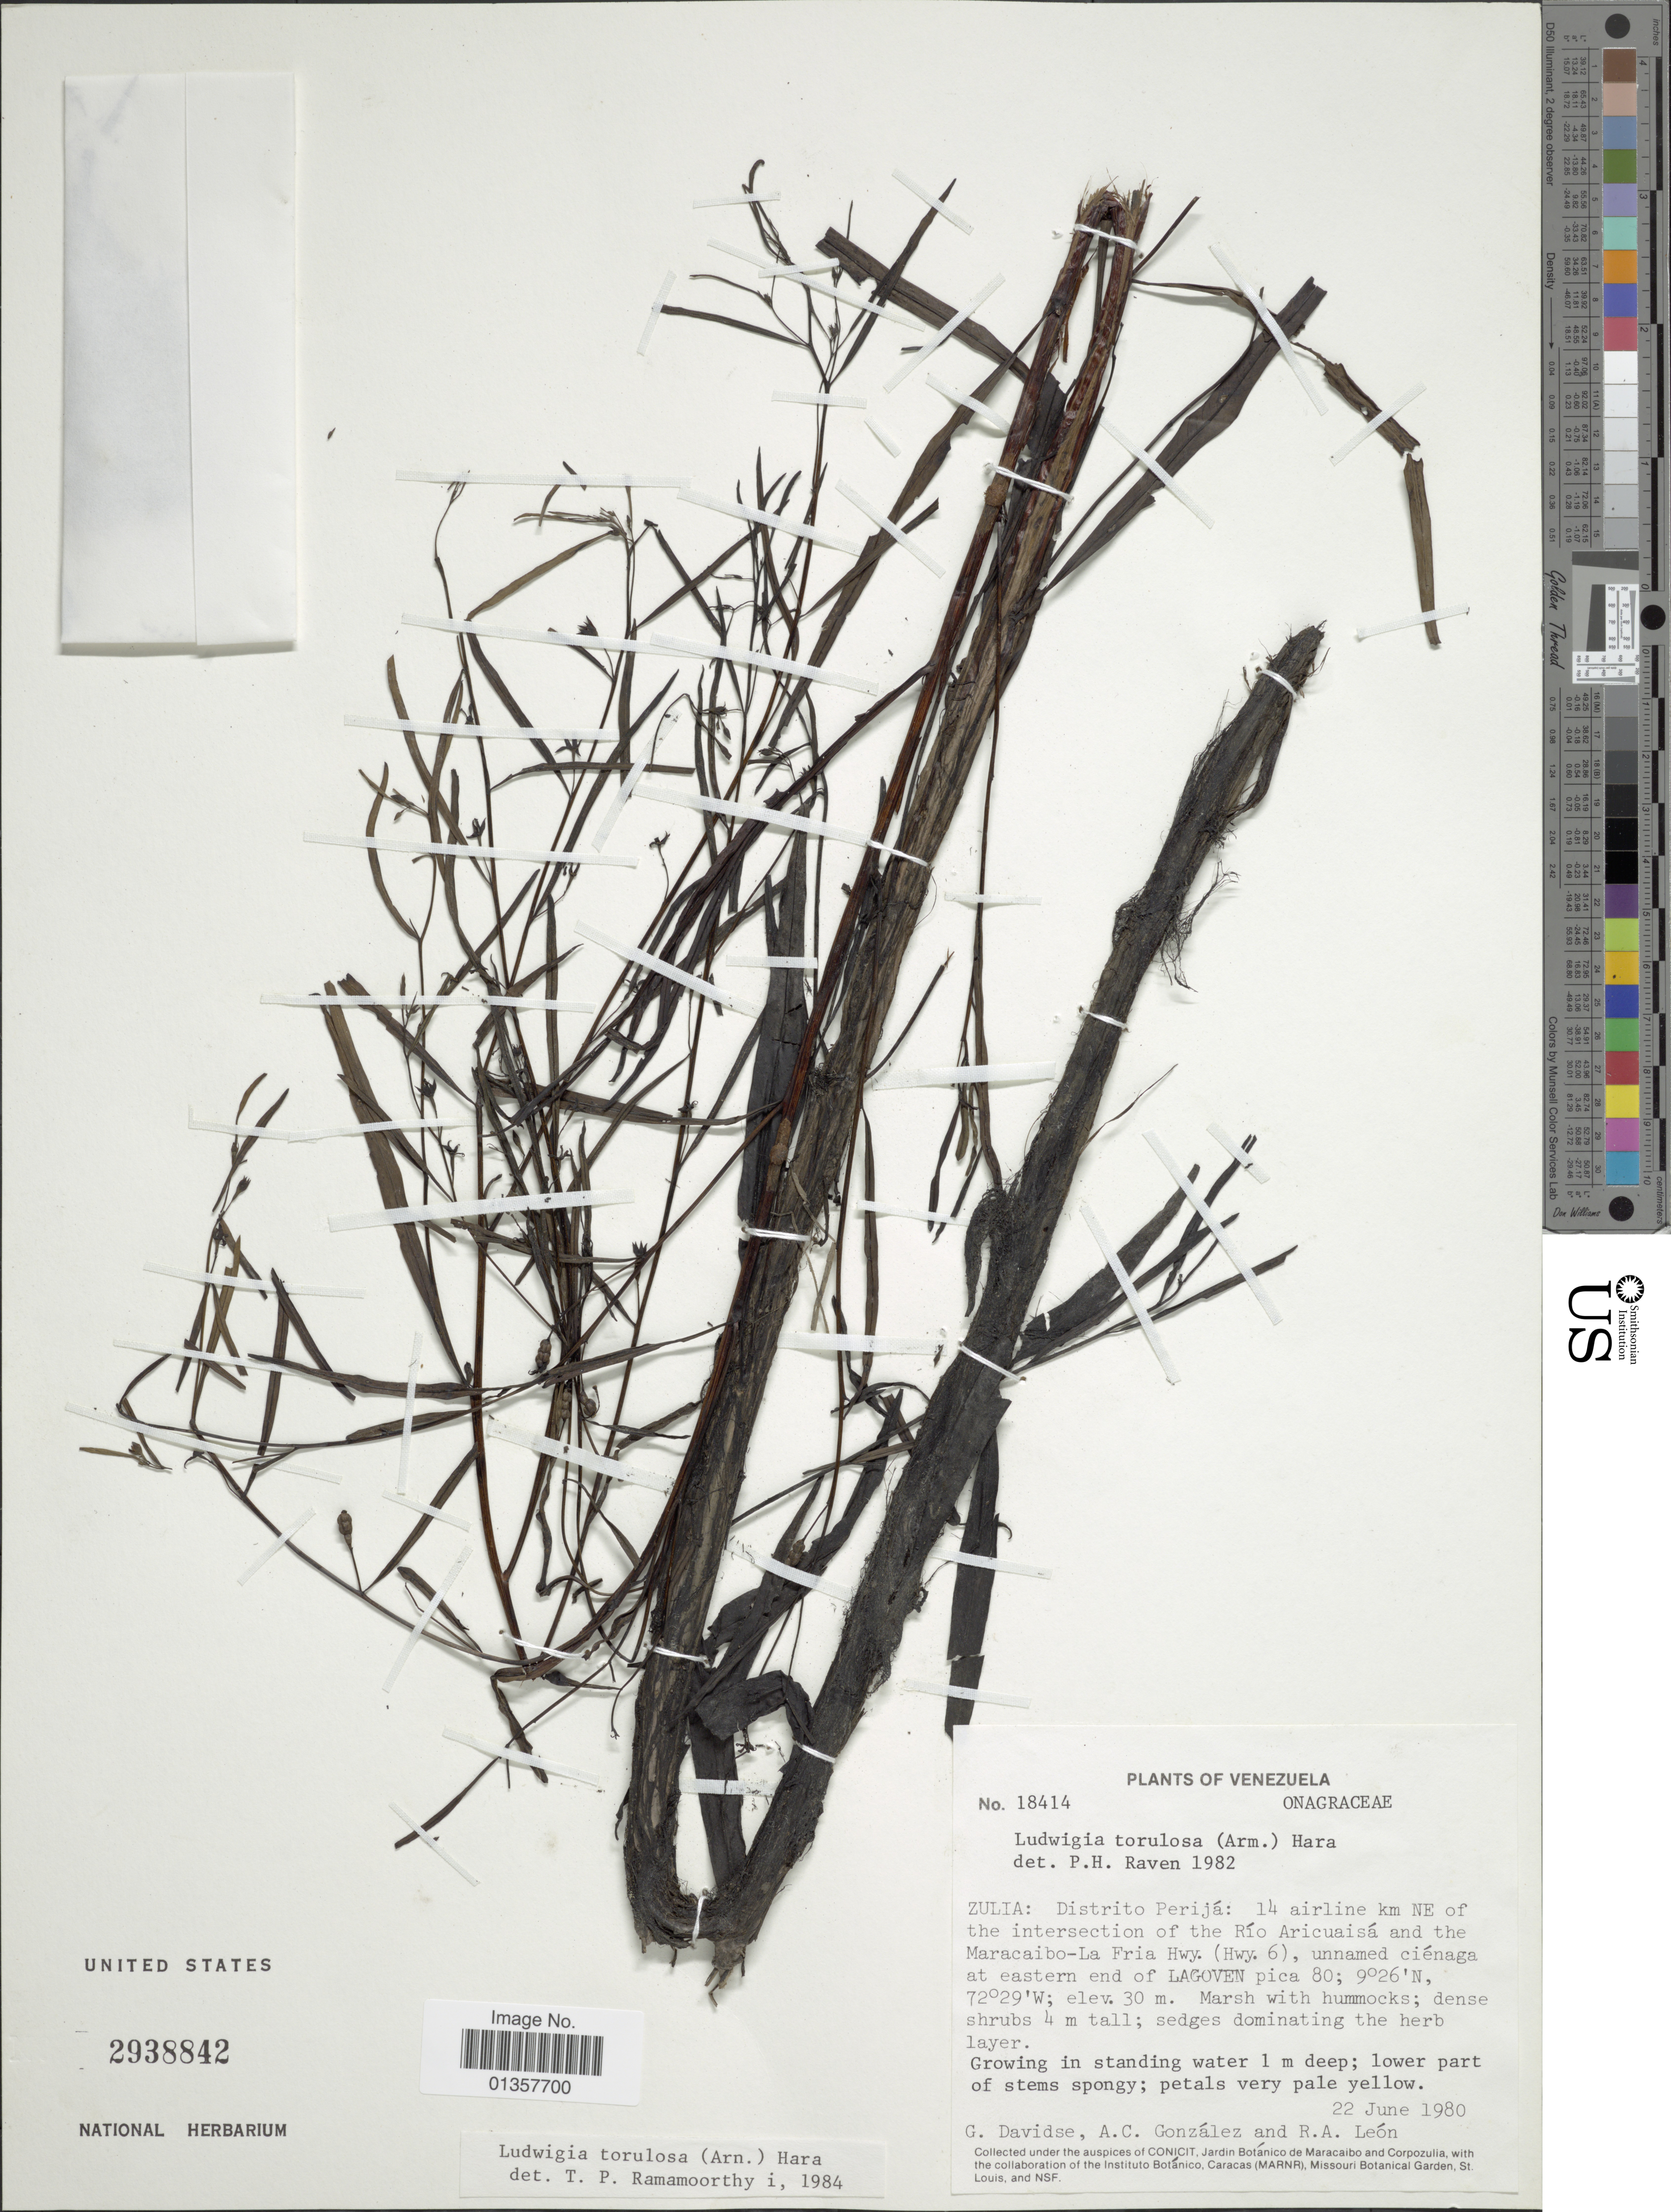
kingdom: Plantae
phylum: Tracheophyta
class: Magnoliopsida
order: Myrtales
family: Onagraceae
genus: Ludwigia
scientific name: Ludwigia torulosa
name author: (Arn.) H. Hara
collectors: G. Davidse, A. C. González & R. A. León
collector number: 18414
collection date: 1980-06-22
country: Venezuela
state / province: Zulia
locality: Distrito Perijá: 14 airline km NE of the intersection of the Río Aricuaisá and the Maracaibo-La Fria Hwy. (Hwy. 6), unnamed ciénaga at eastern end of Lagoven pica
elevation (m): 30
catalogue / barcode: US 3938842